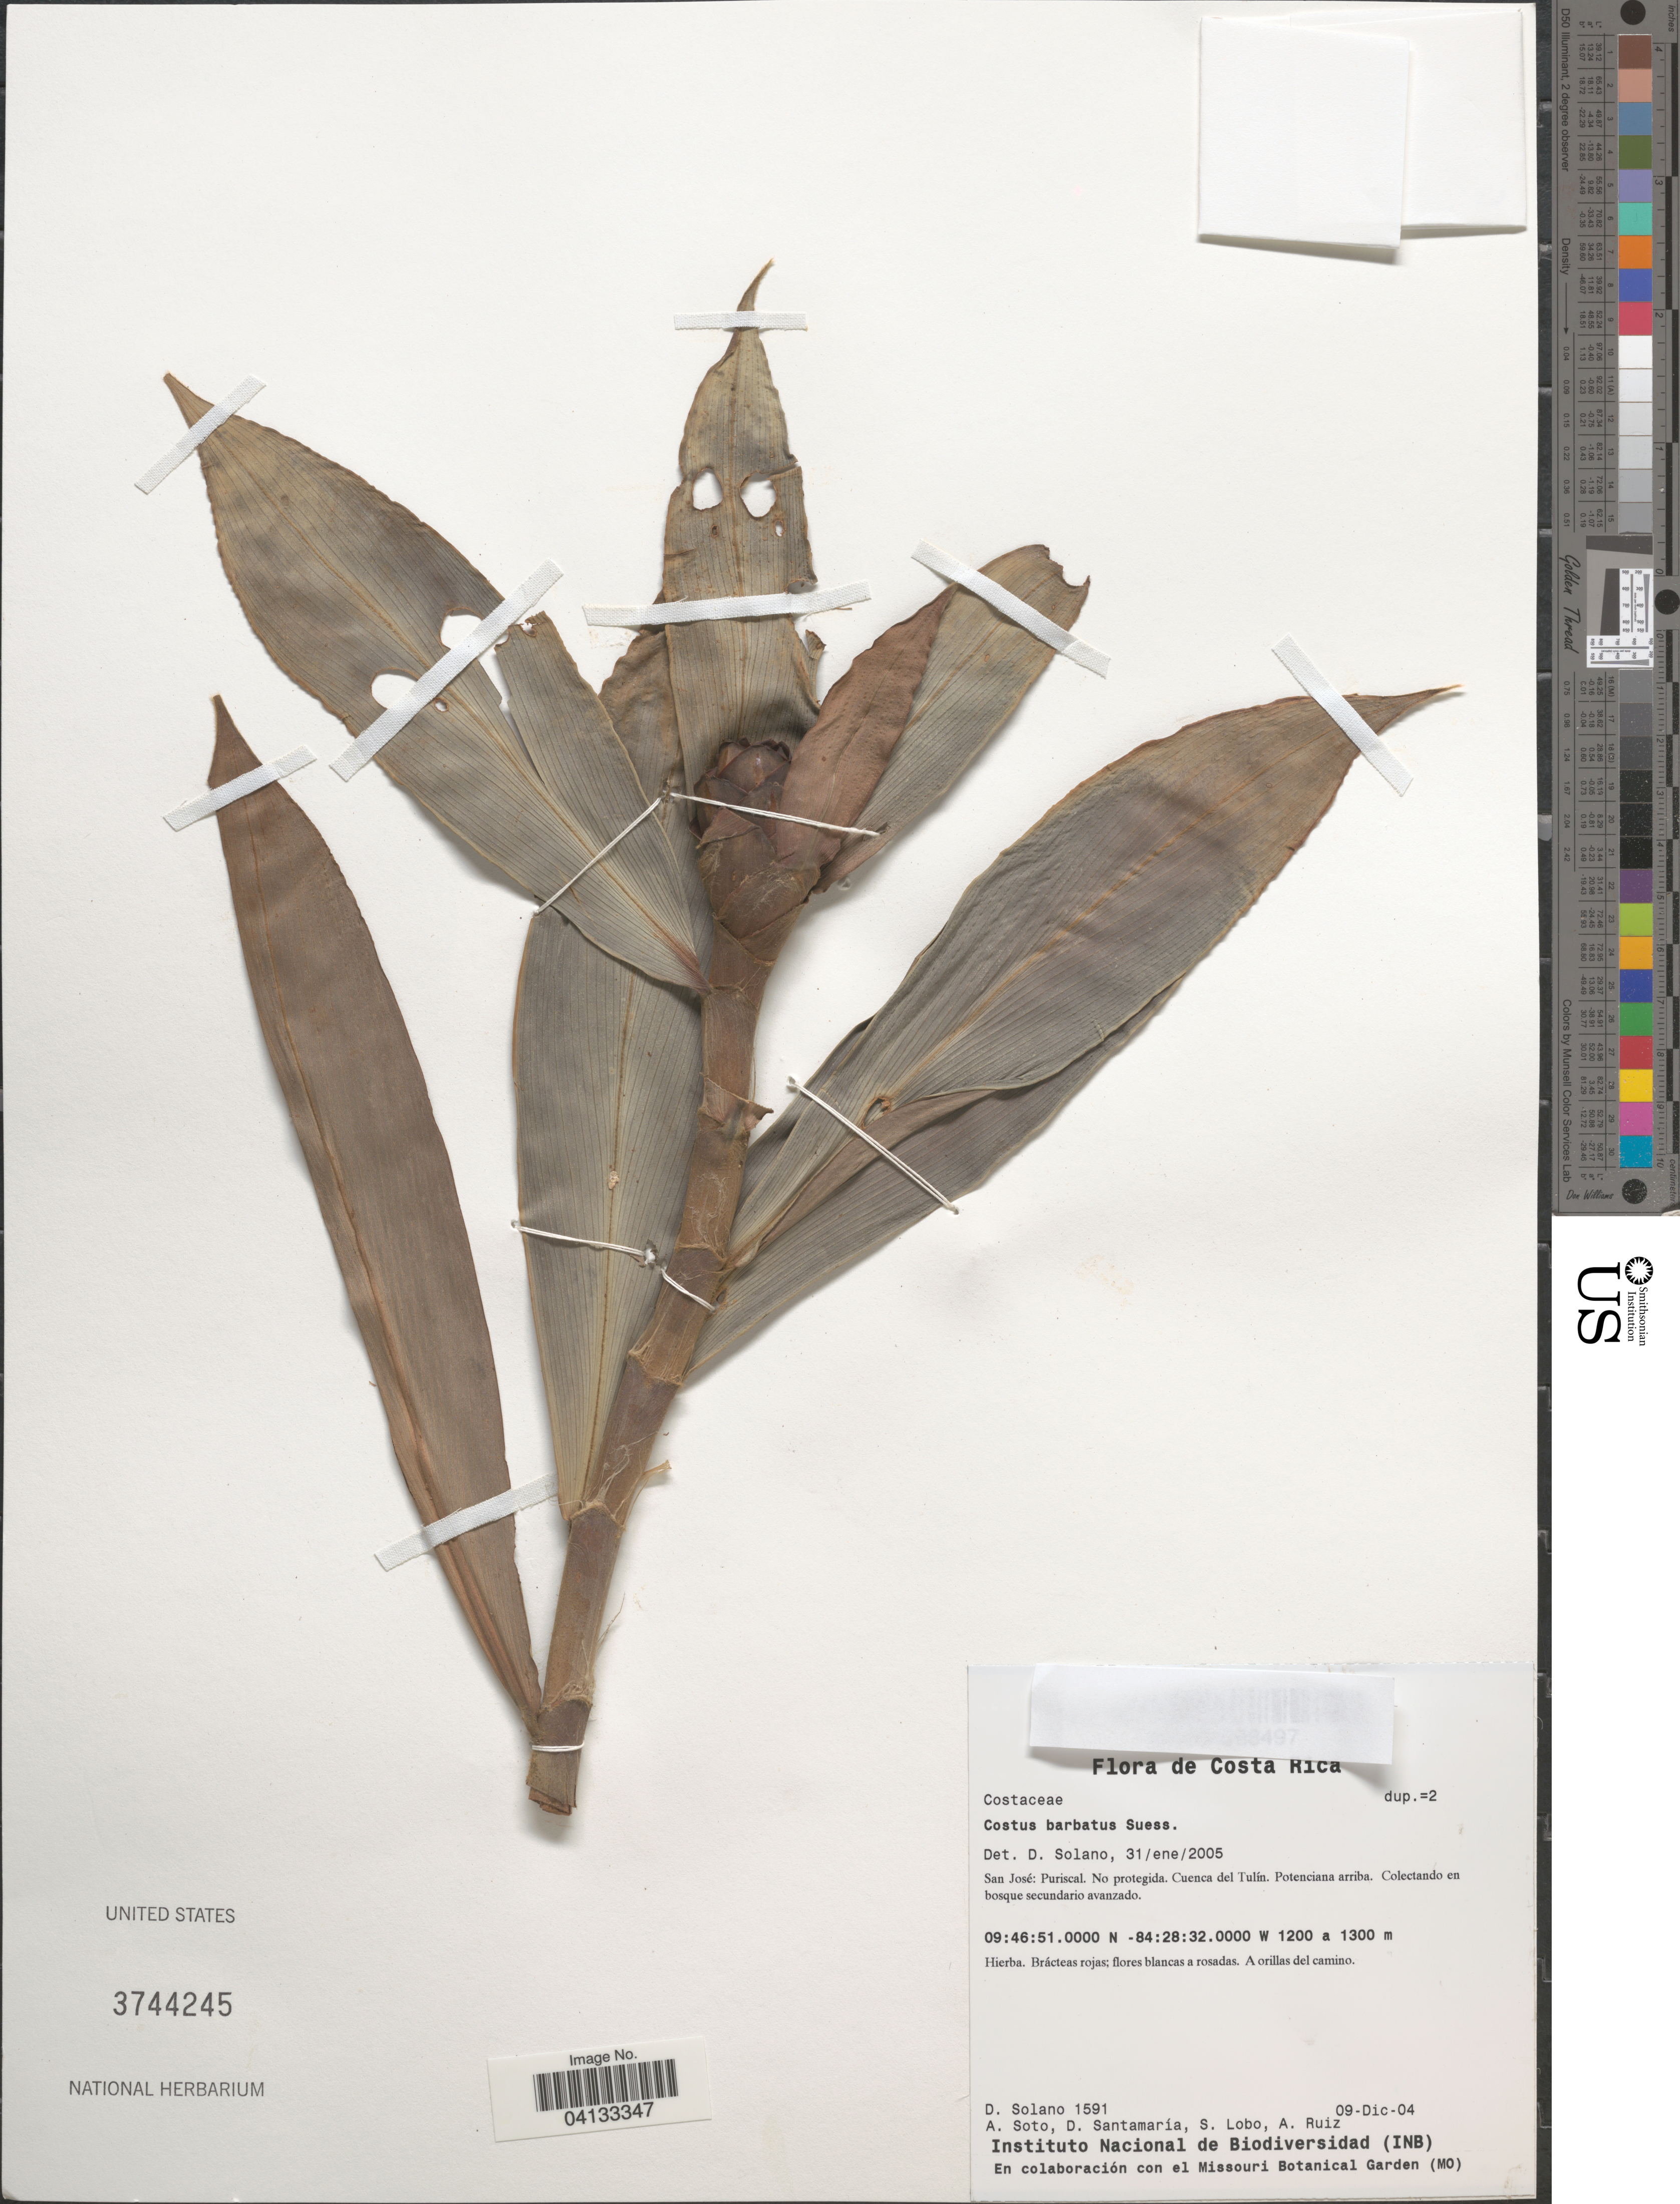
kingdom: Plantae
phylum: Tracheophyta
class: Liliopsida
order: Zingiberales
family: Costaceae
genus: Costus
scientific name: Costus barbatus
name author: Suess.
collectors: D. Solano, A. Soto, D. Santamaria, S. Lobo & A. Ruiz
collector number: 1591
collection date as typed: Transcribed d/m/y: 9/12/4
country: Costa Rica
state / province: San José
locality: Puriscal. No protegida. Cuenca del Tulín. Potenciana arriba.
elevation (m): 1200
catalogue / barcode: US 3744245